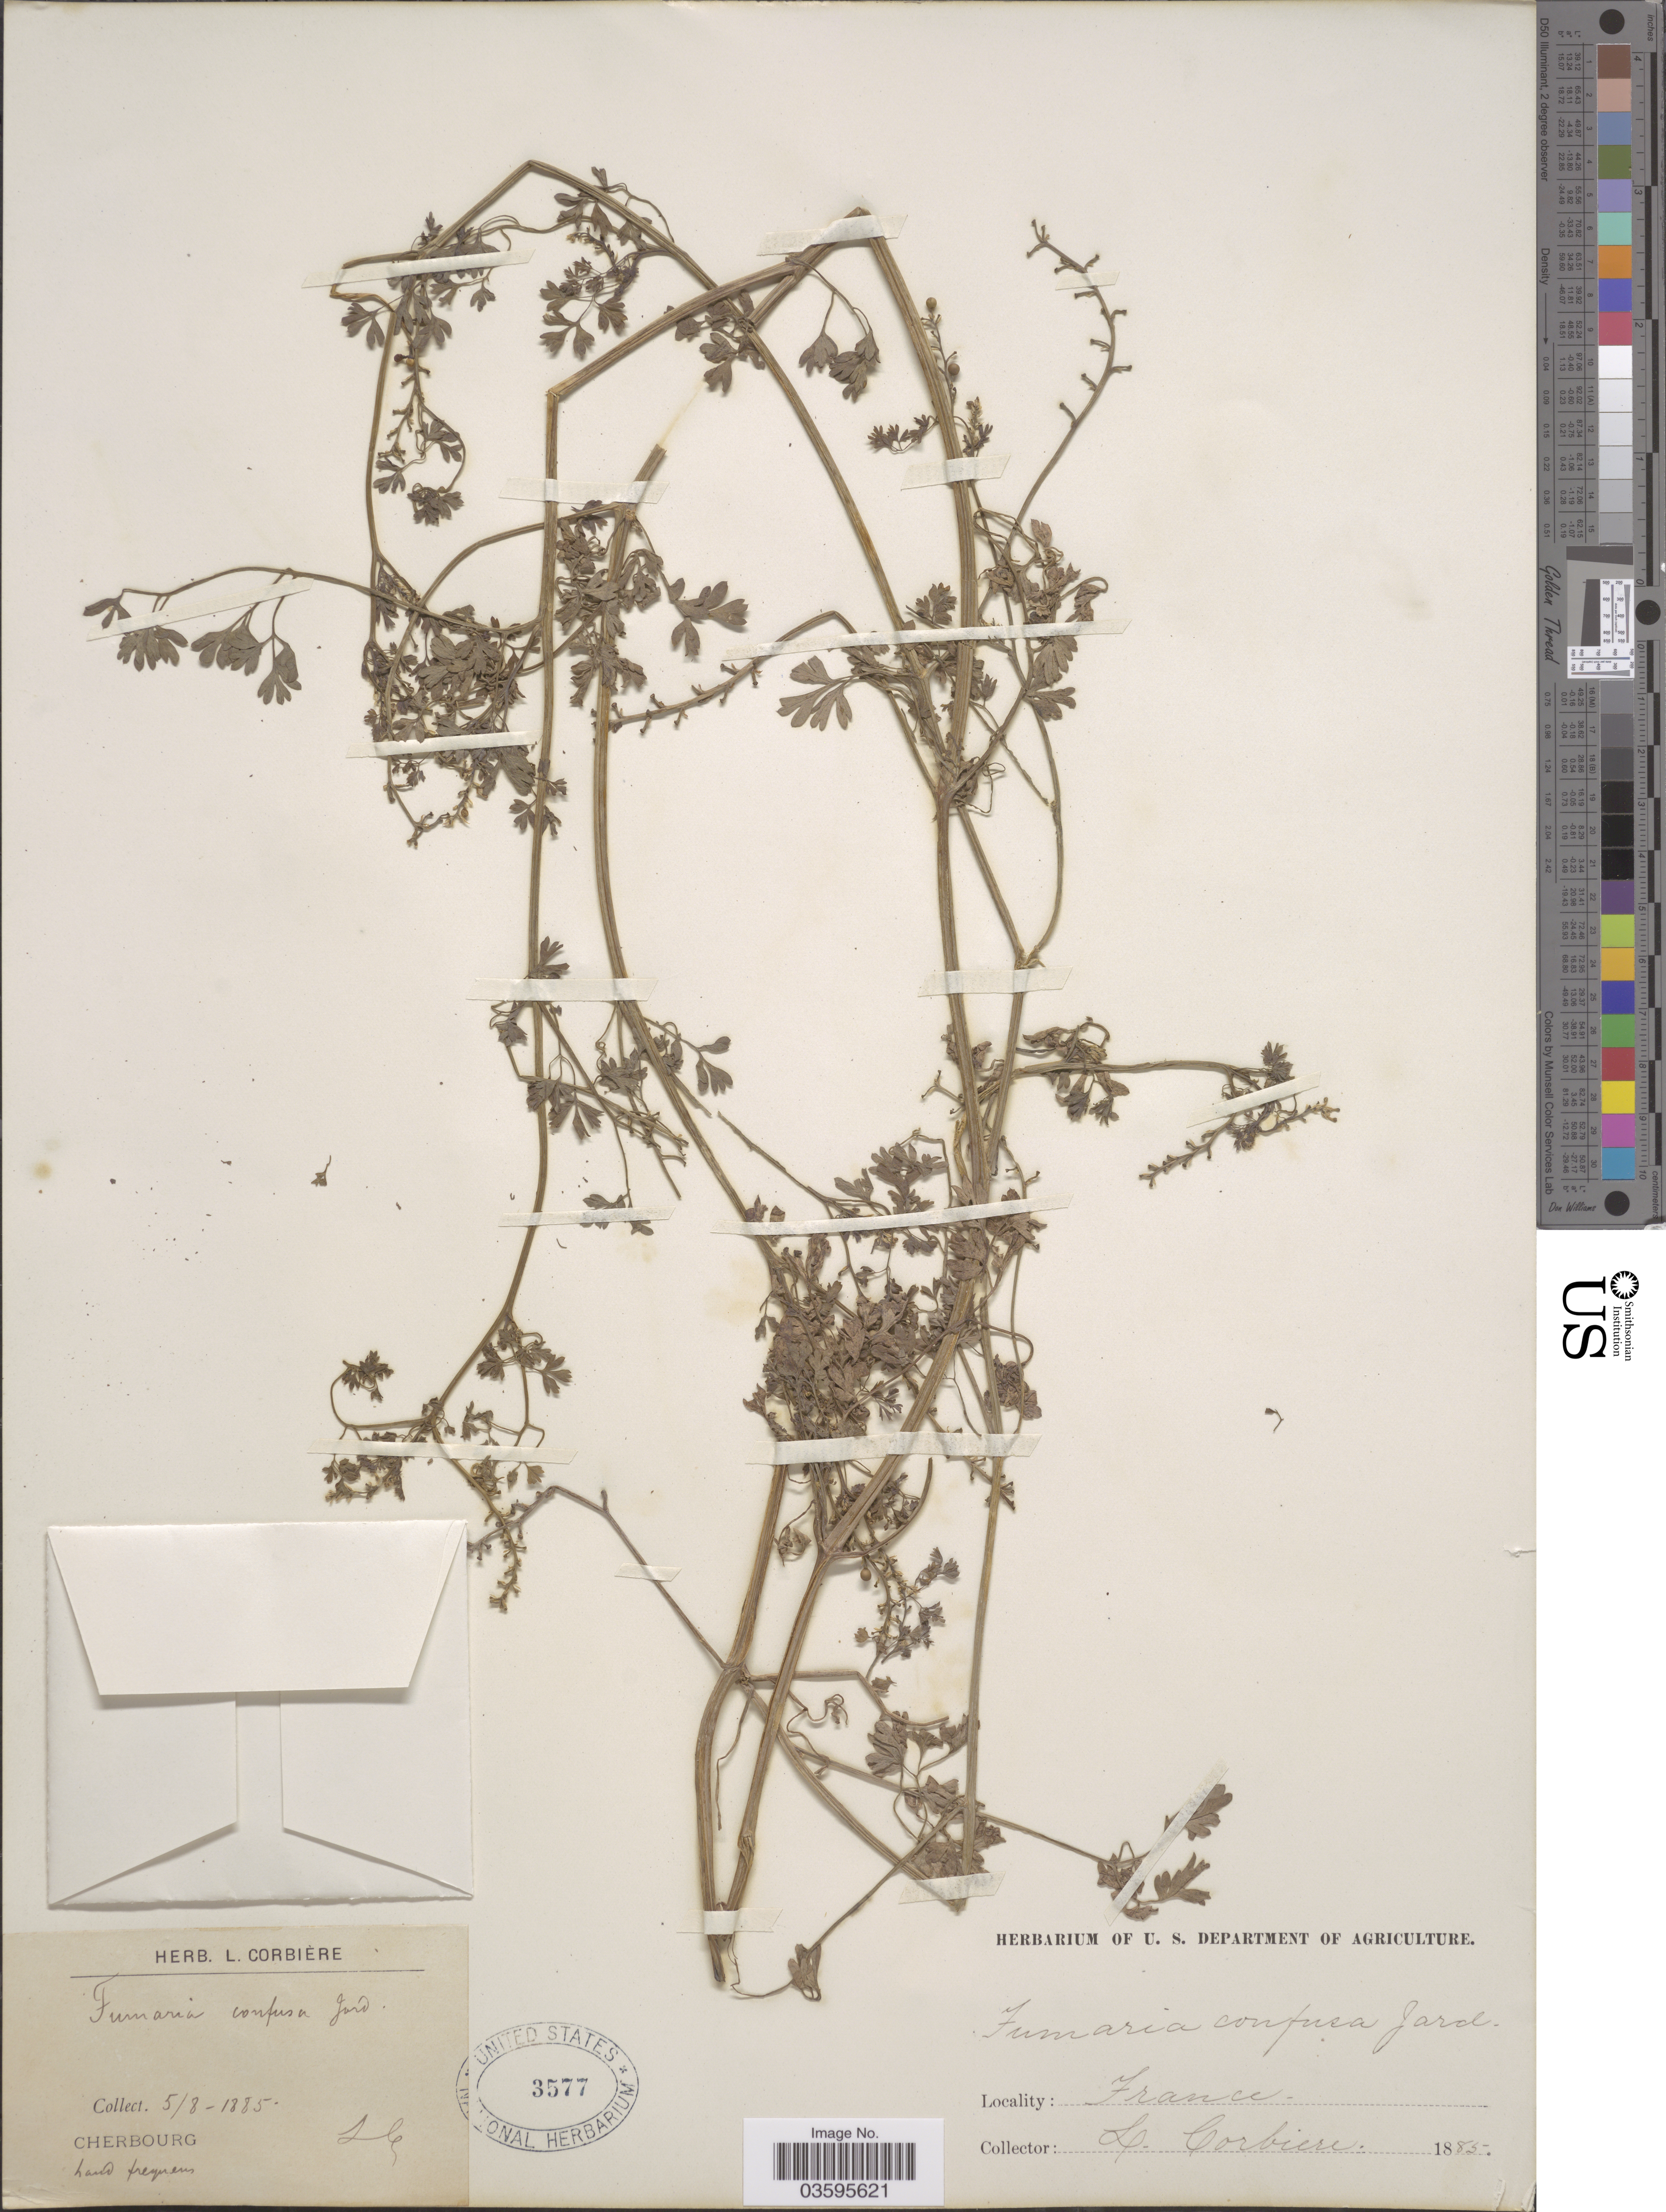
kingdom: Plantae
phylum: Tracheophyta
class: Magnoliopsida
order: Ranunculales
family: Papaveraceae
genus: Fumaria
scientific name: Fumaria confusa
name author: Jord.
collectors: L. Corbière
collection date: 1885-08-05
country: France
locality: Cherbourg.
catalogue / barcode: US 3577